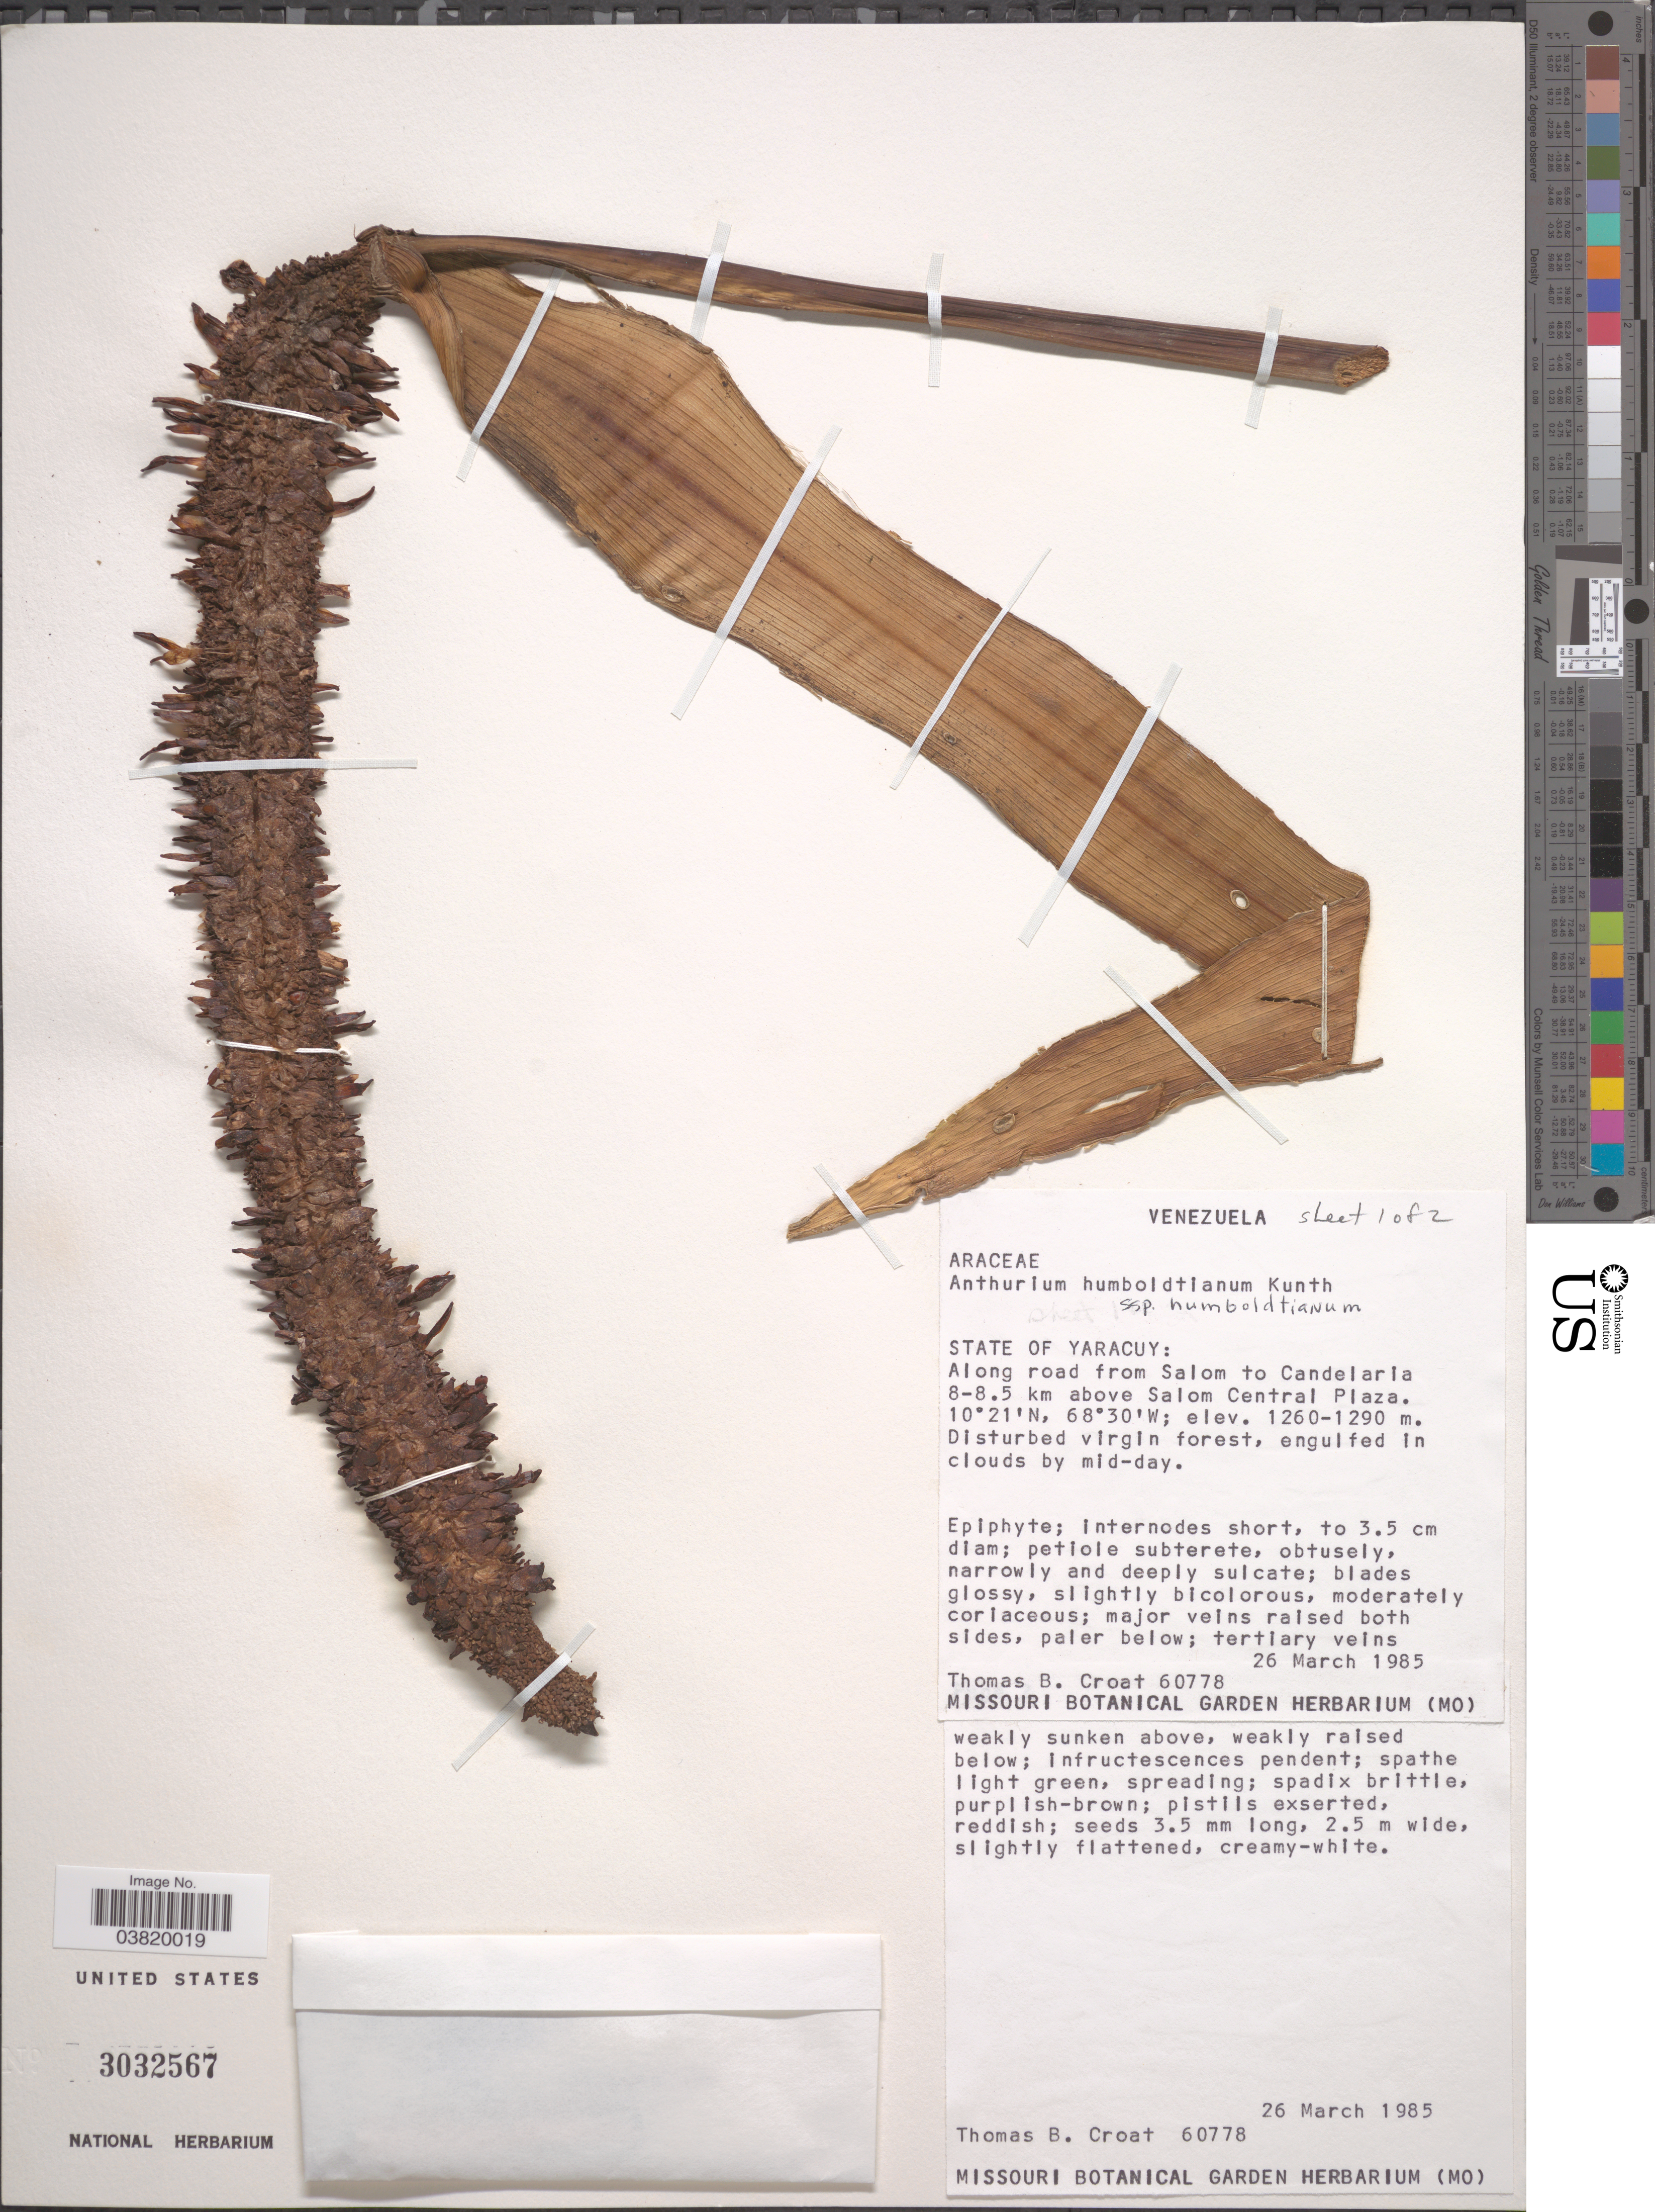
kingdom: Plantae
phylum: Tracheophyta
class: Liliopsida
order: Alismatales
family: Araceae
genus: Anthurium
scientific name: Anthurium humboldtianum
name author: Kunth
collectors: T. B. Croat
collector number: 60778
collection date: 1985-03-26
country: Venezuela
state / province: Yaracuy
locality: Along road from Salom to Candelaria 8-8.5 km above Salom Central Plaza.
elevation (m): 1260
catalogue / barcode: US 3032567